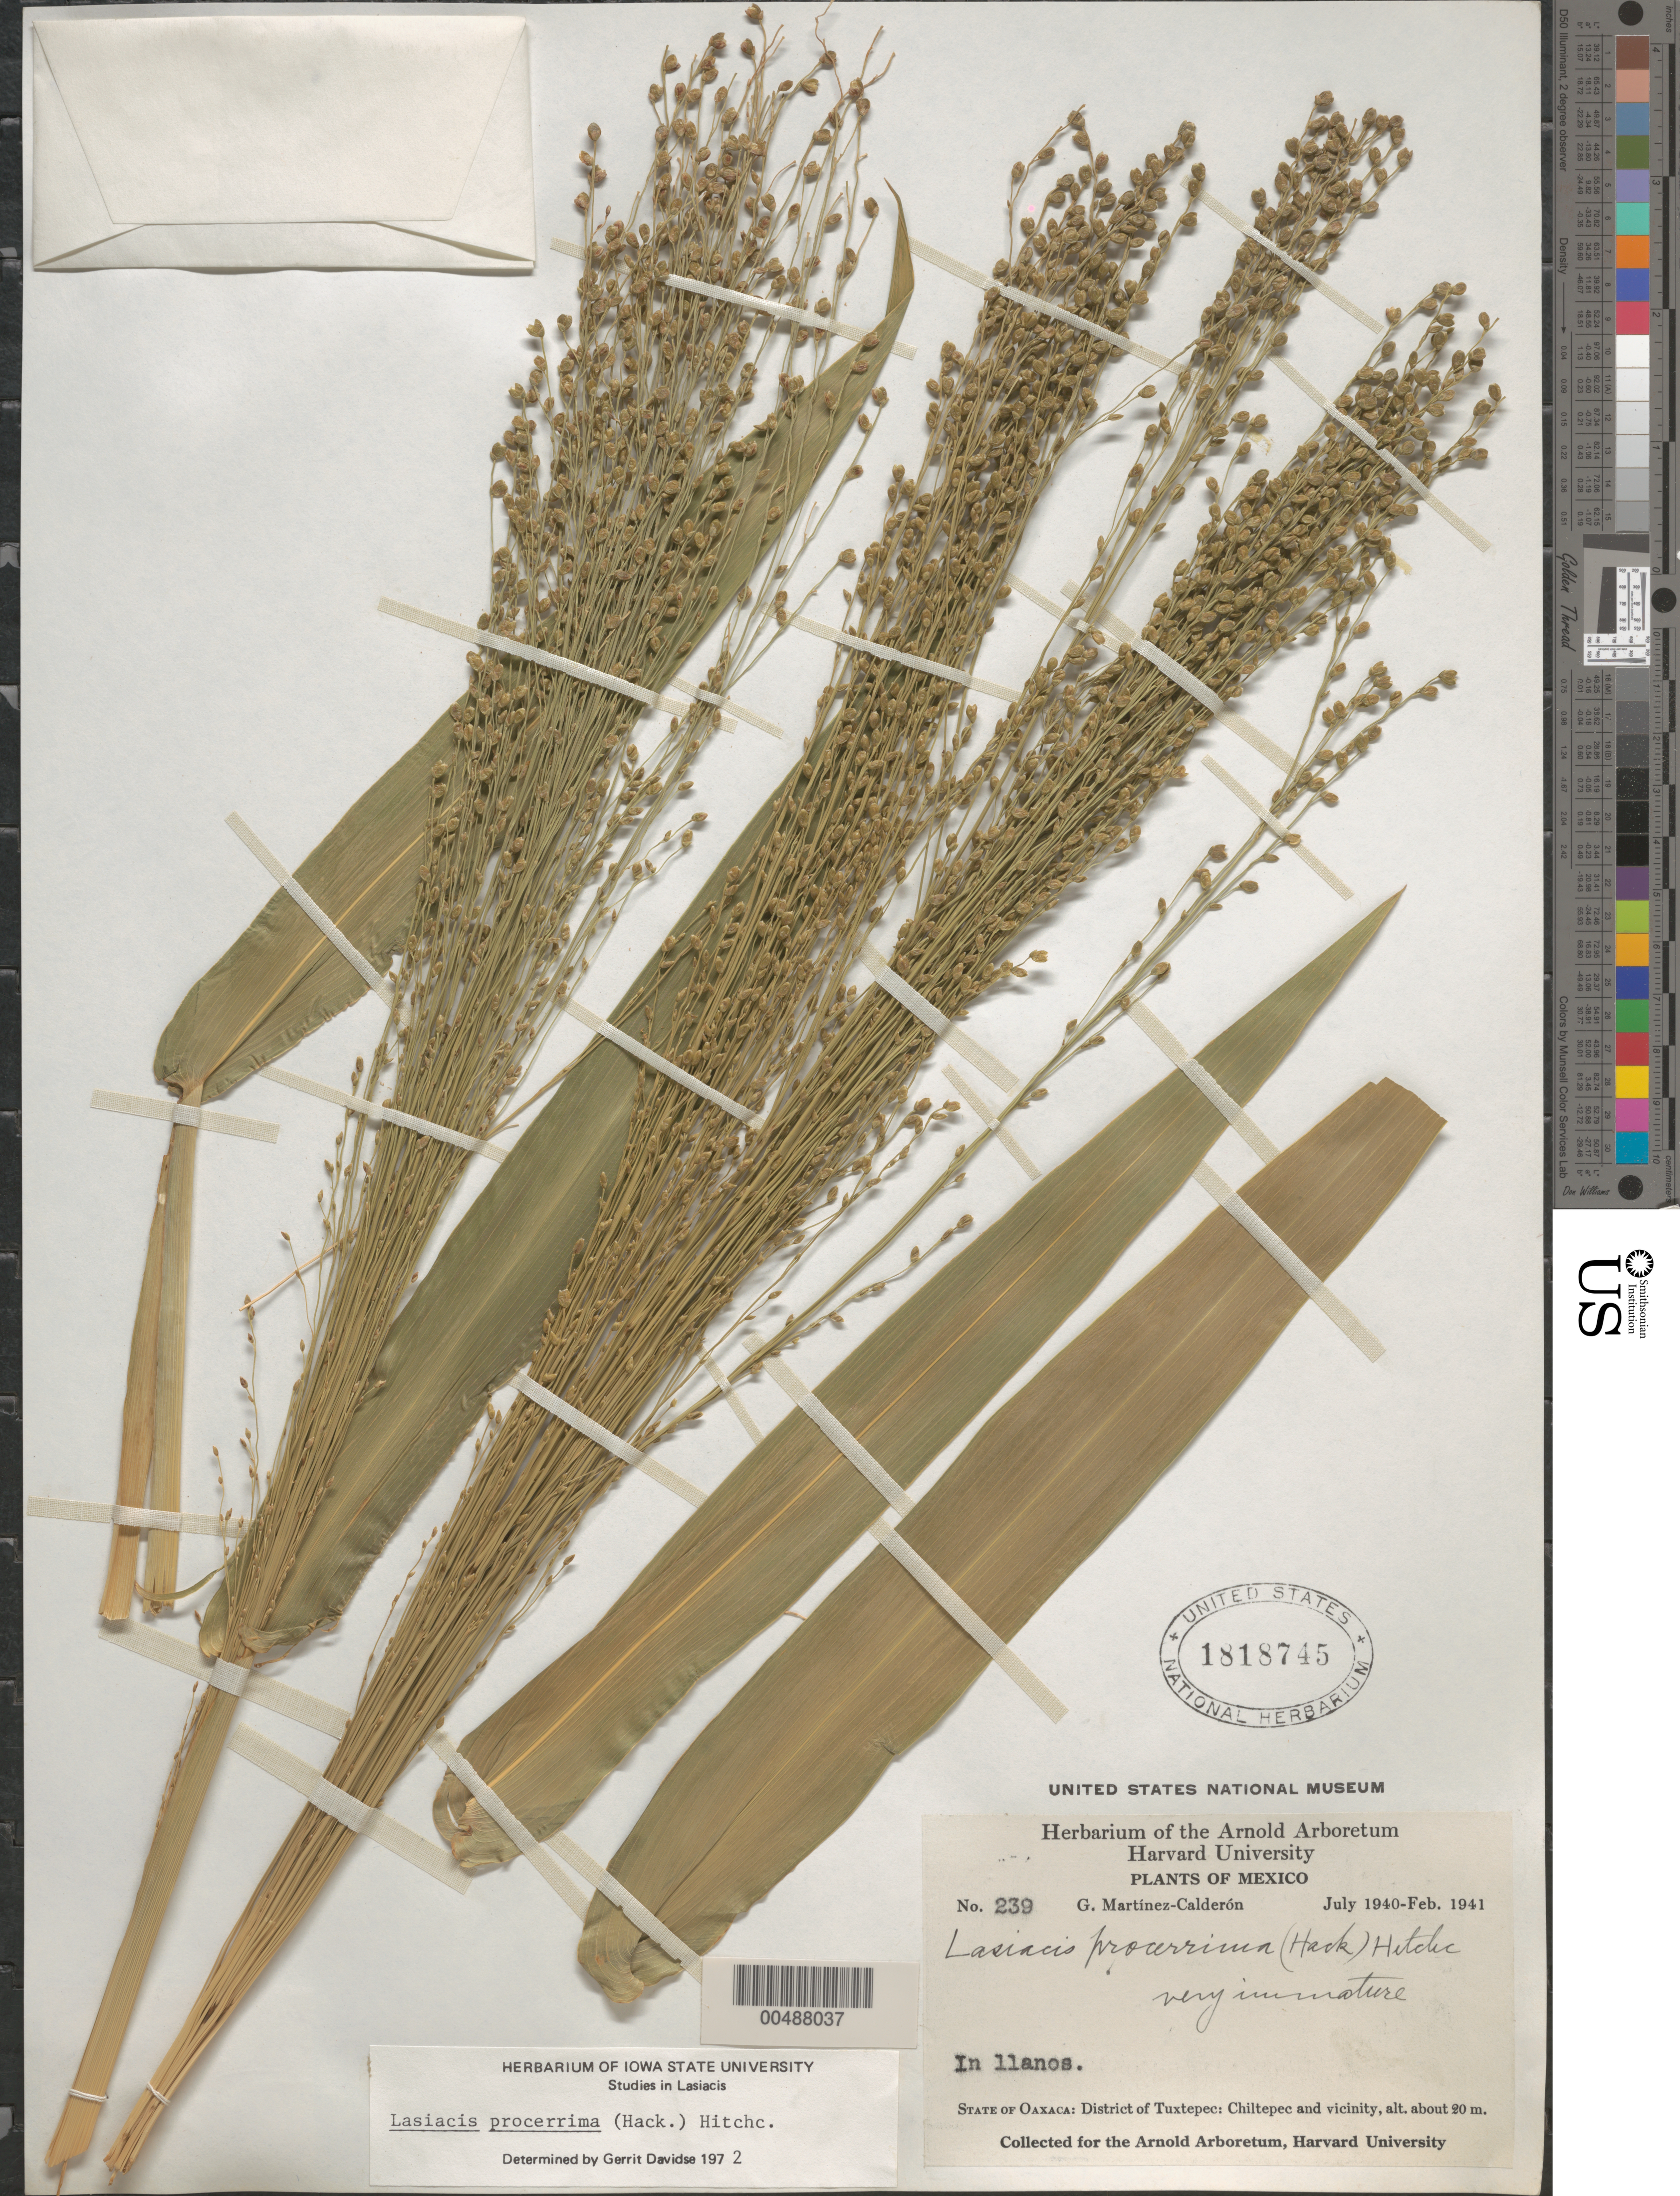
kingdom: Plantae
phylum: Tracheophyta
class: Liliopsida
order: Poales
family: Poaceae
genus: Lasiacis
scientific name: Lasiacis procerrima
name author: (Hack.) Hitchc.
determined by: Davidse, Gerrit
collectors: G. Martínez Calderón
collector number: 239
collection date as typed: Jul 1940 to Feb 1941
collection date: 1940-07/1941-02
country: Mexico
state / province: Oaxaca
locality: Dist of Tuxtepec: Chiltepec & vicinity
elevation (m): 20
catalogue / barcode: US 1818745